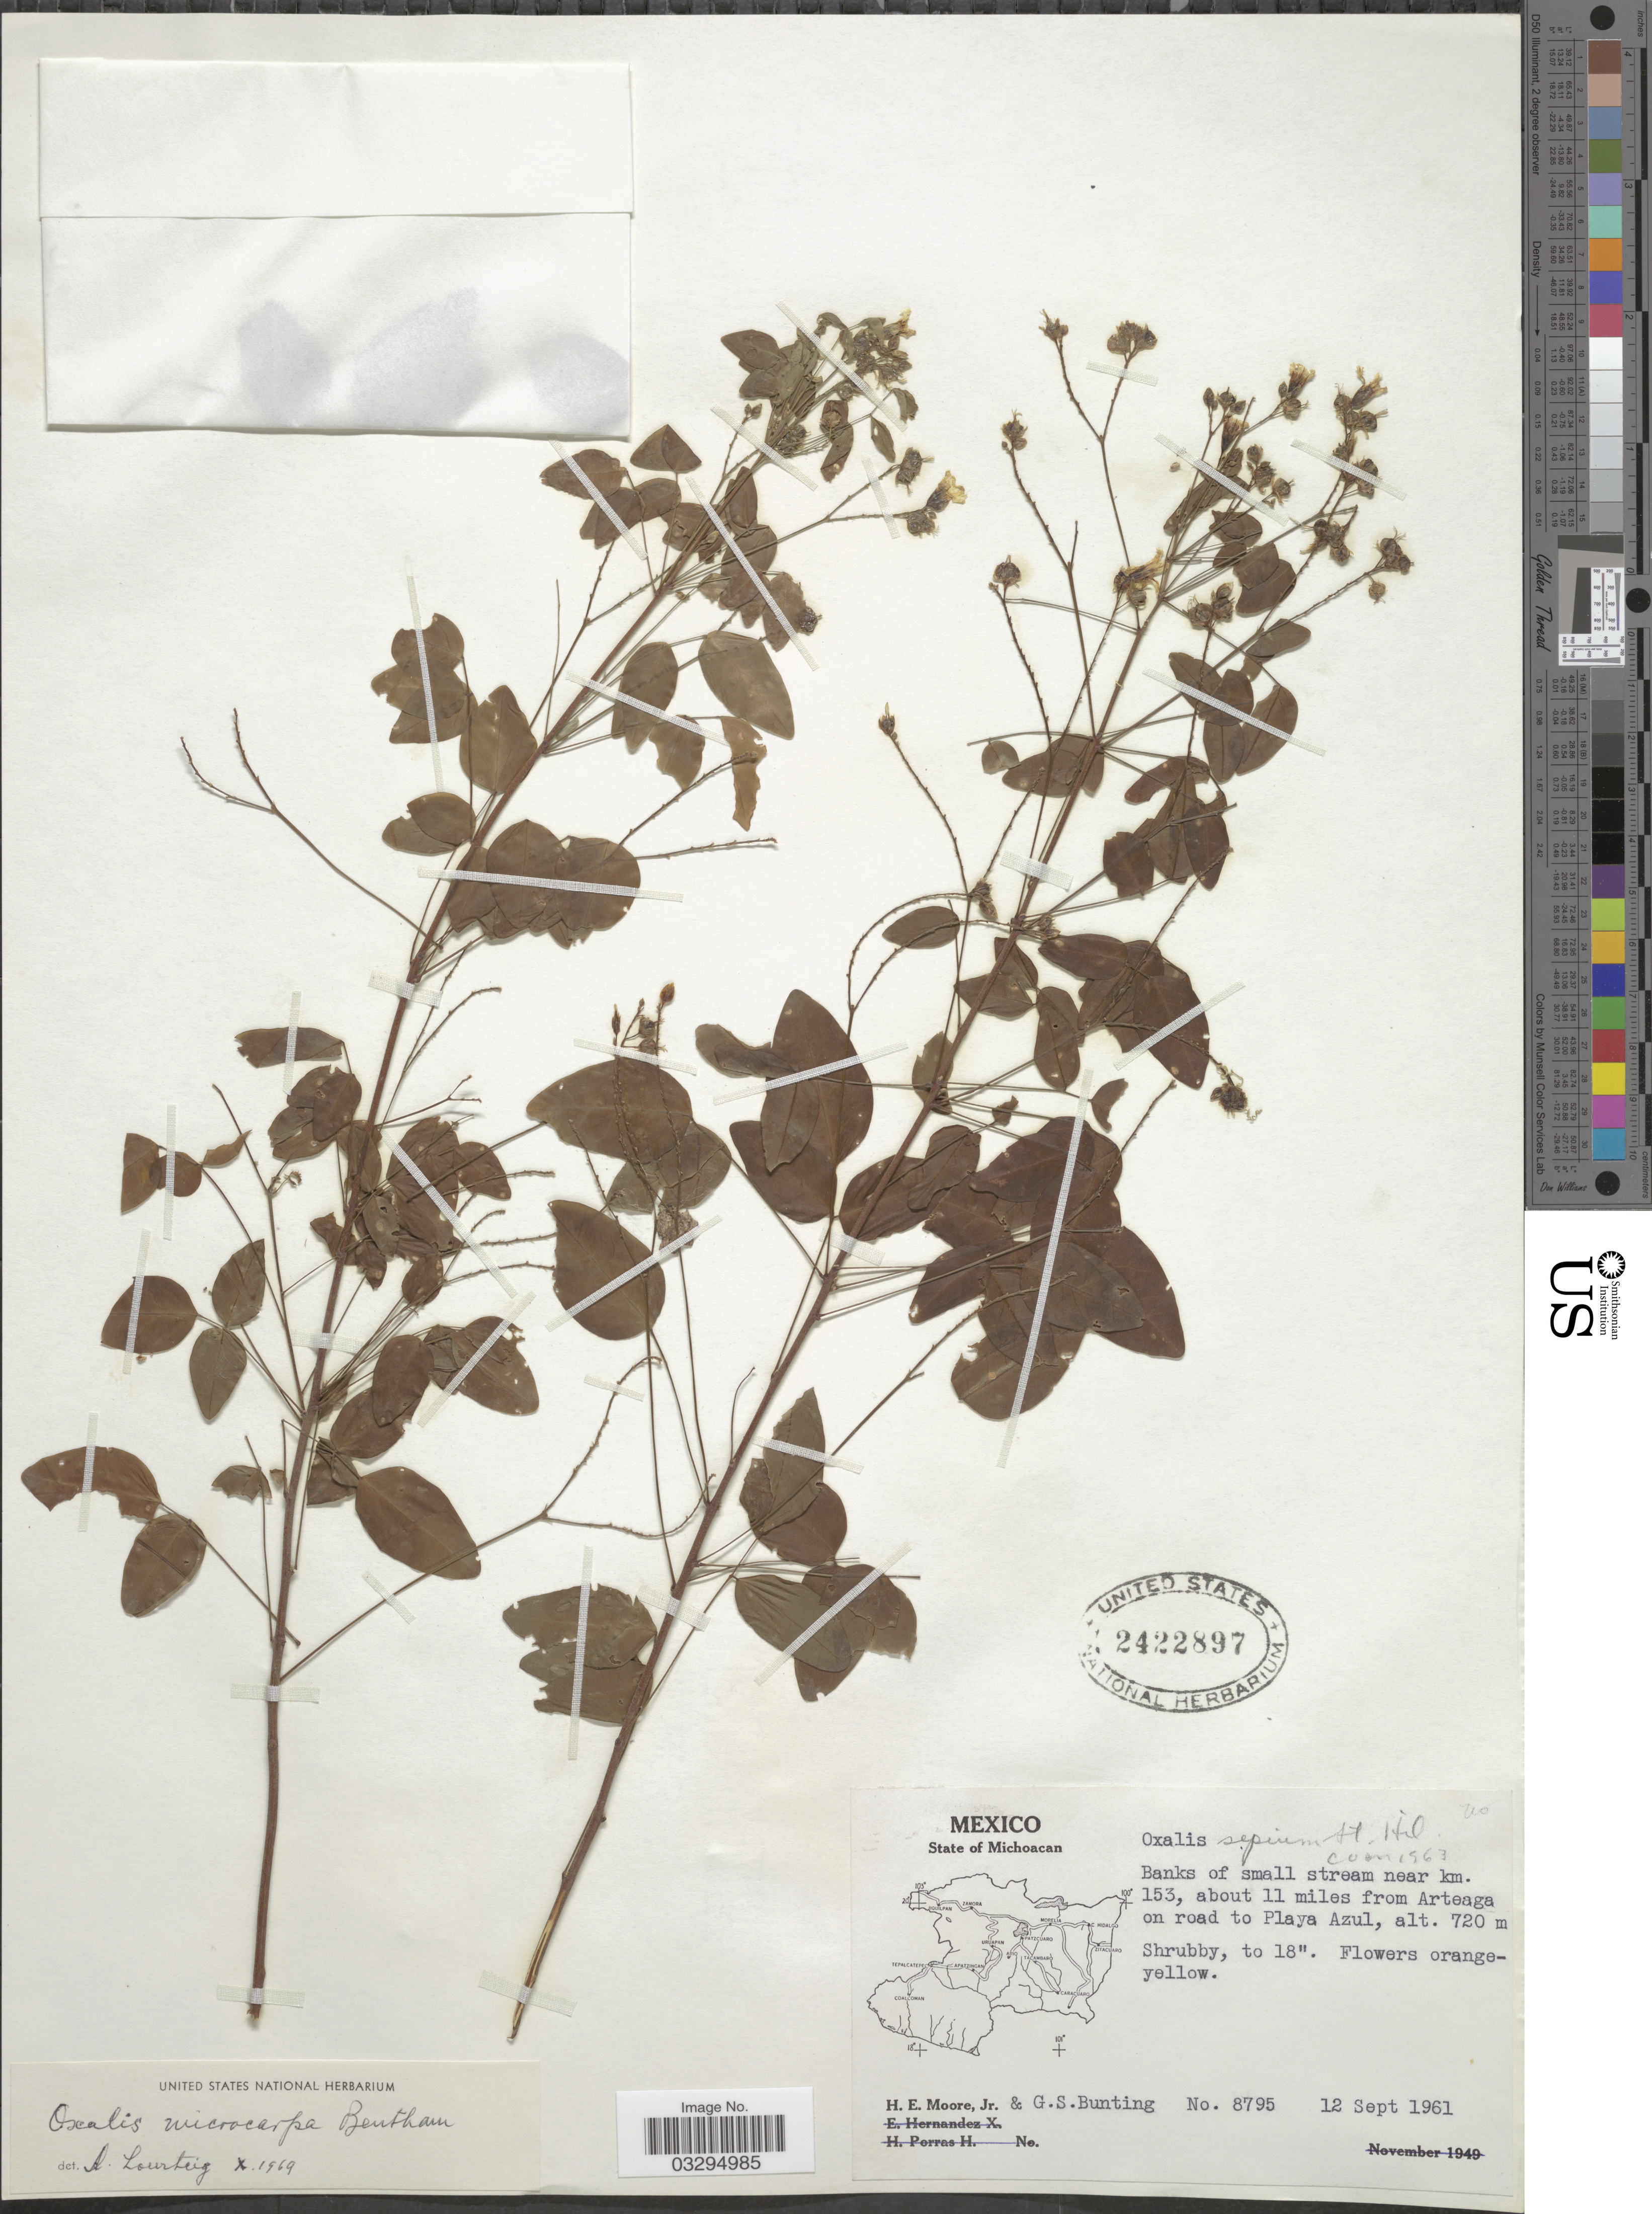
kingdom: Plantae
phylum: Tracheophyta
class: Magnoliopsida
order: Oxalidales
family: Oxalidaceae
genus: Oxalis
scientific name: Oxalis microcarpa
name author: Benth.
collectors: H. Moore & G. S. Bunting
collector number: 8795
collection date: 1961-09-12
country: Mexico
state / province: Michoacán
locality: Banks of small stream near km. 153, about 11 miles from Arteaga on road to Playa Azul.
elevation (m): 720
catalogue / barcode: US 2422897